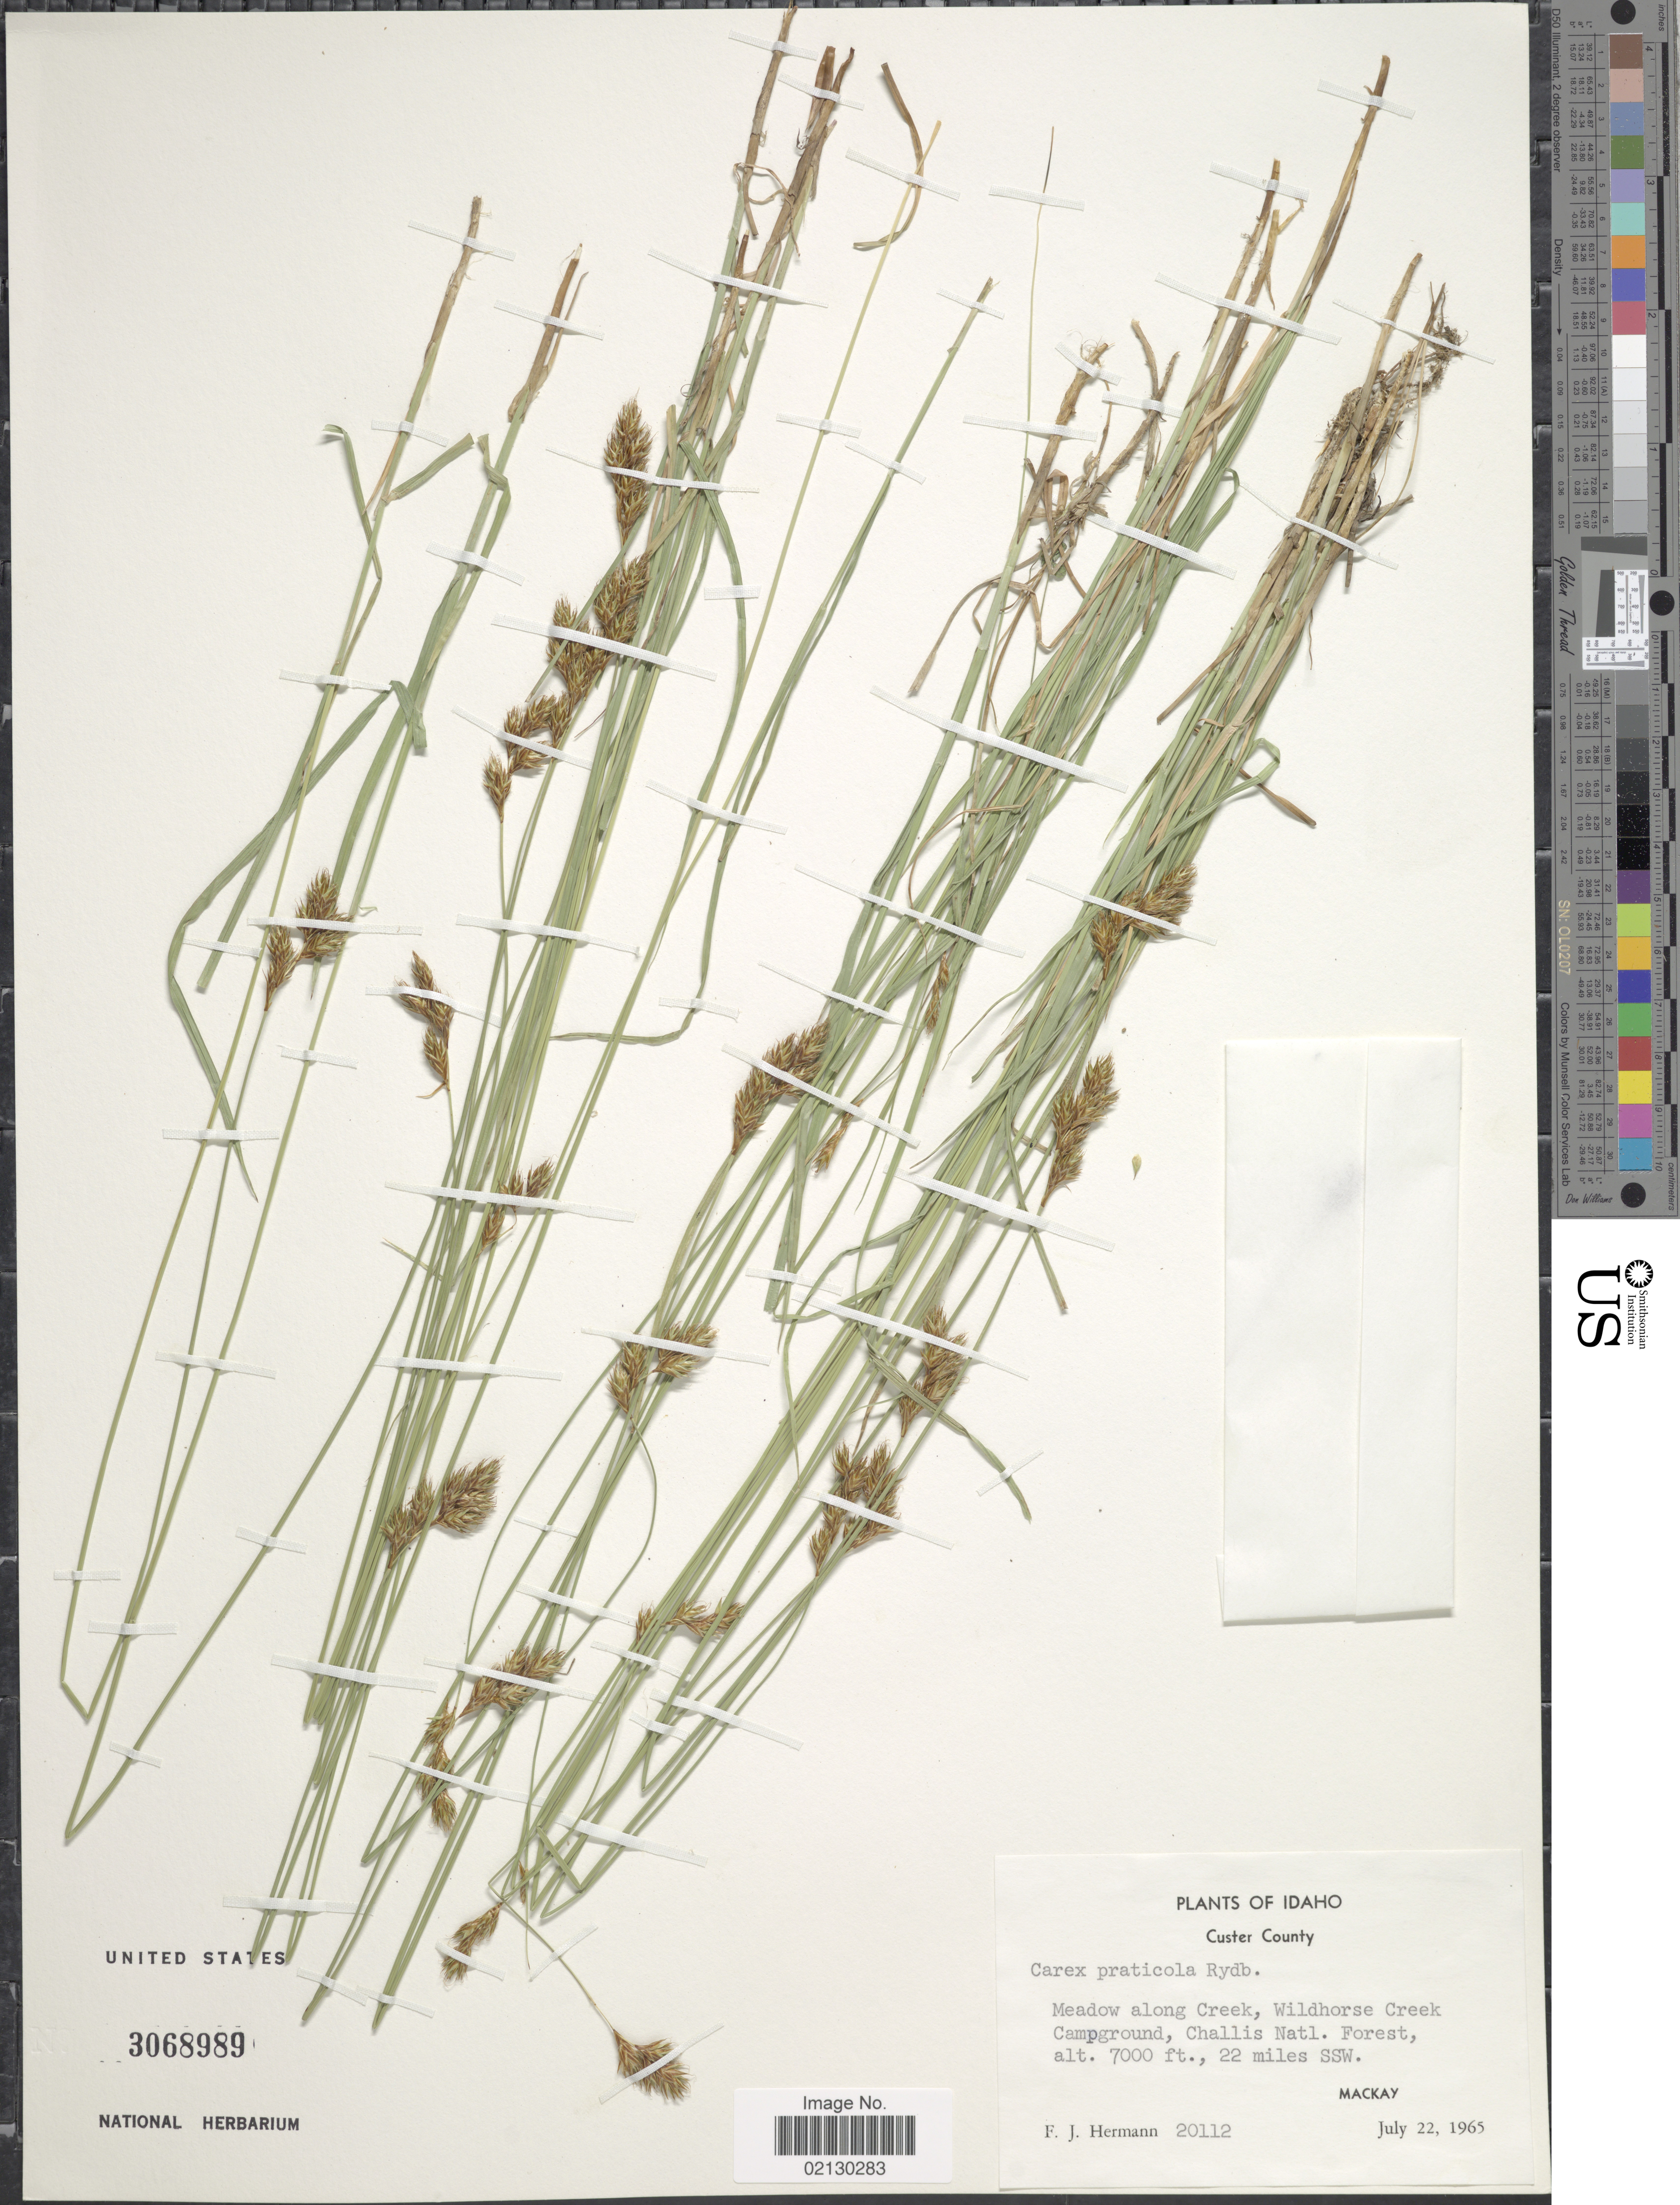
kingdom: Plantae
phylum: Tracheophyta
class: Liliopsida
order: Poales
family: Cyperaceae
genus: Carex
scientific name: Carex praticola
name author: Rydb.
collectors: F. J. Hermann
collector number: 20112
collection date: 1965-07-22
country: United States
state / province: Idaho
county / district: Custer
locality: Meadow along Creek, Wildhorse Creek Campground, Challis Natl. Forest. 22 miles SSW. Mackay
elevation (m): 2134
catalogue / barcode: US 3068989